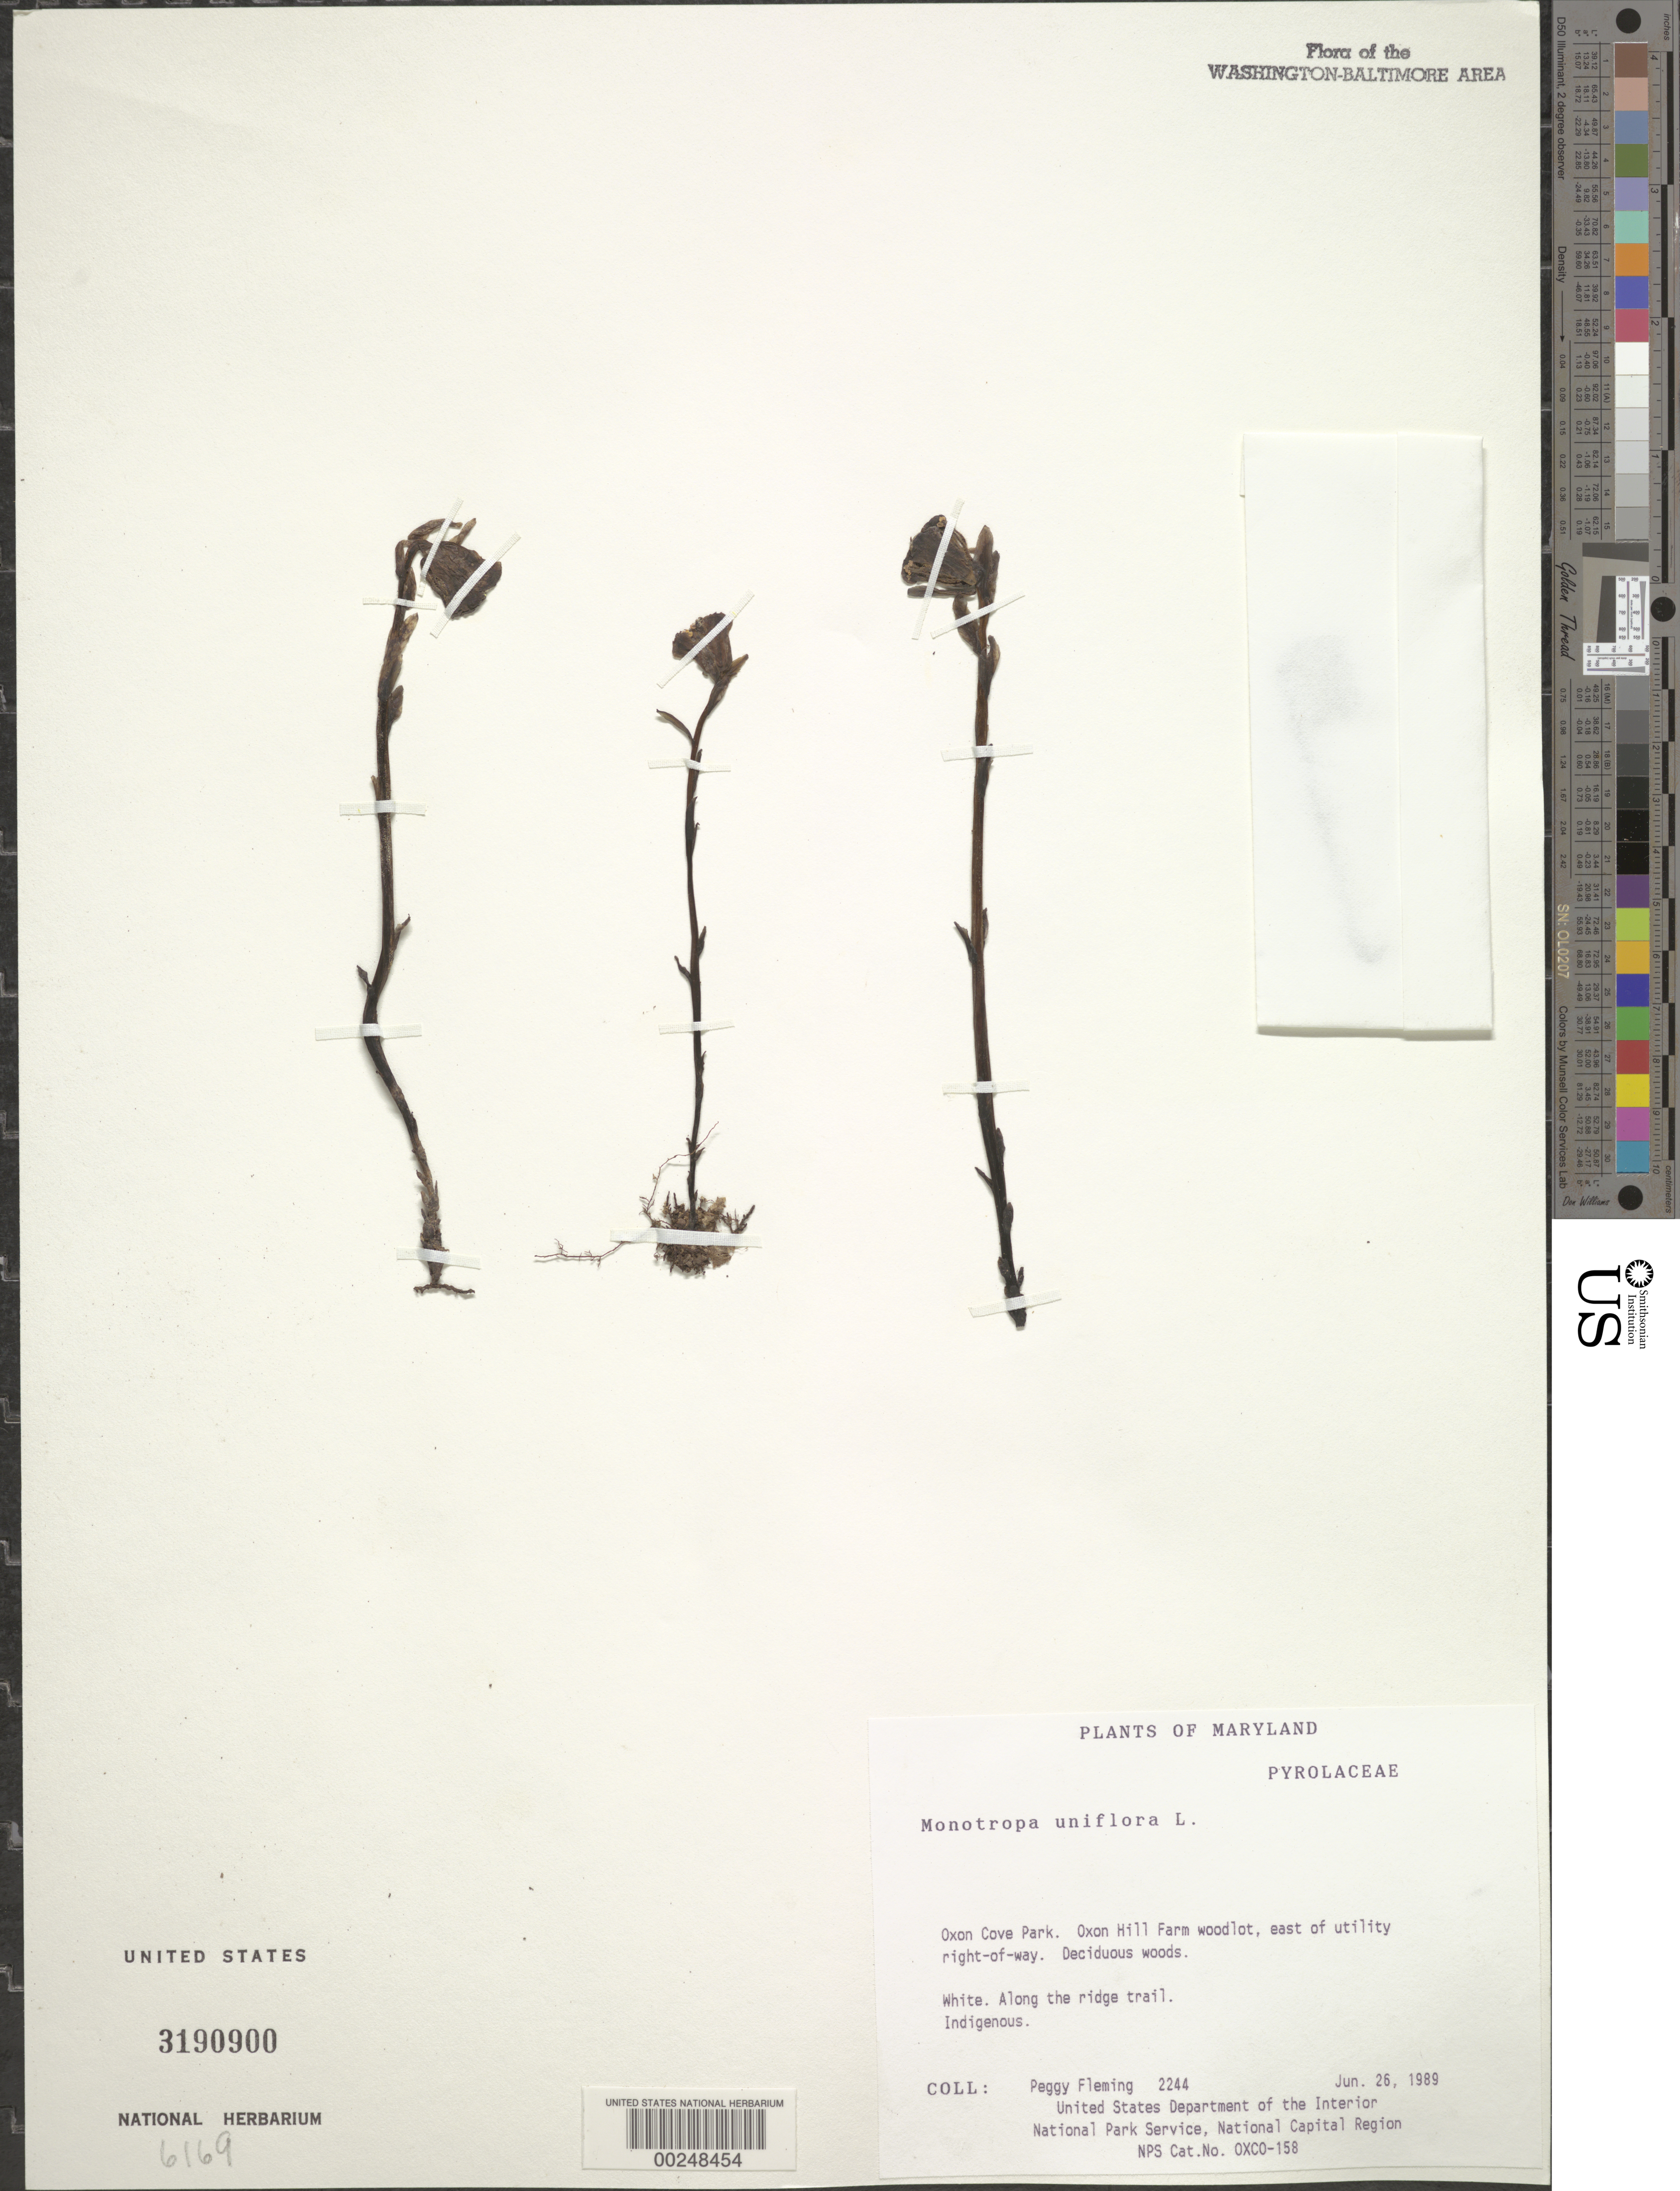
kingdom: Plantae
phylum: Tracheophyta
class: Magnoliopsida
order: Ericales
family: Ericaceae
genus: Monotropa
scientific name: Monotropa uniflora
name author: L.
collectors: P. Fleming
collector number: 2244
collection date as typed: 26 Jun 1989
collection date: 1989-06-26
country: United States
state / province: Maryland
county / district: Prince George's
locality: Oxon Cove Park, Oxon Hill Farm woodlot, E of Utility Right of Way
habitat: Deciduous woods, along the ridge trail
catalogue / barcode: US 3190900